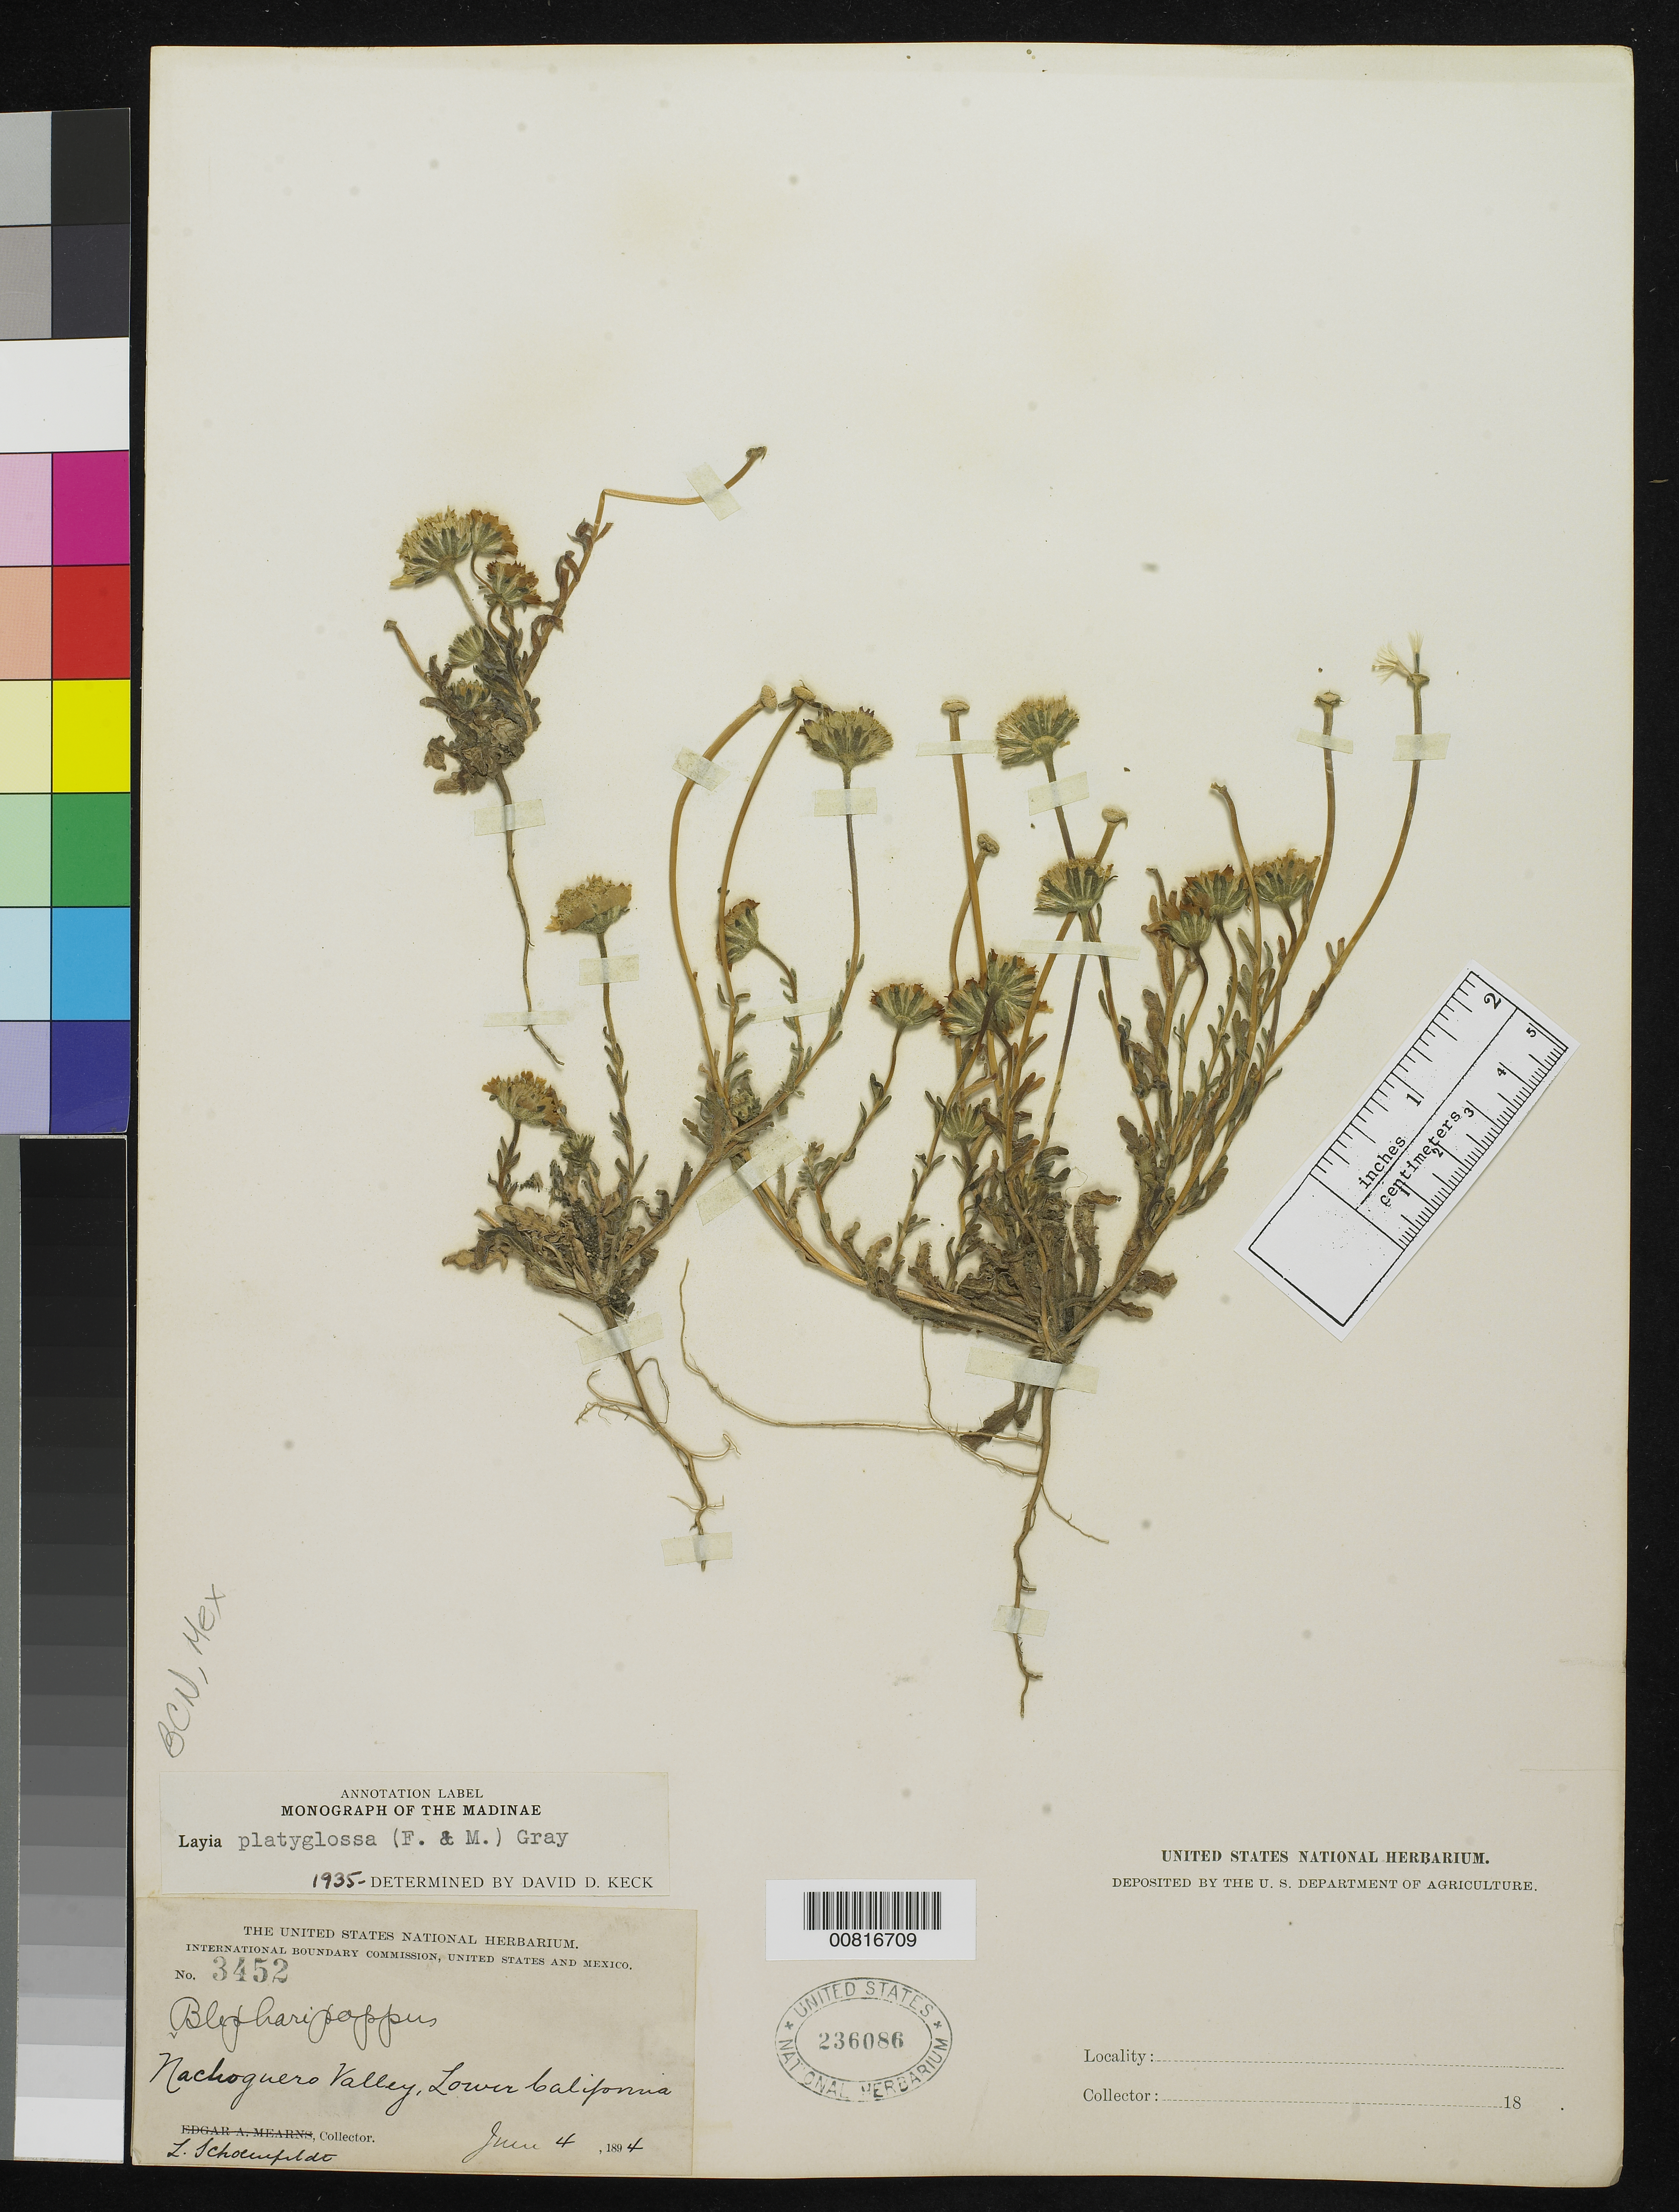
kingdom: Plantae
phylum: Tracheophyta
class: Magnoliopsida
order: Asterales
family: Asteraceae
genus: Layia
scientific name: Layia platyglossa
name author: (Fisch.) A. Gray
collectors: L. Schoenfeldt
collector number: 3452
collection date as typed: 04 Jun 1894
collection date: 1894-06-04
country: Mexico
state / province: Baja California Norte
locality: Nachoguero Valley, Baja California.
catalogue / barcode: US 236086